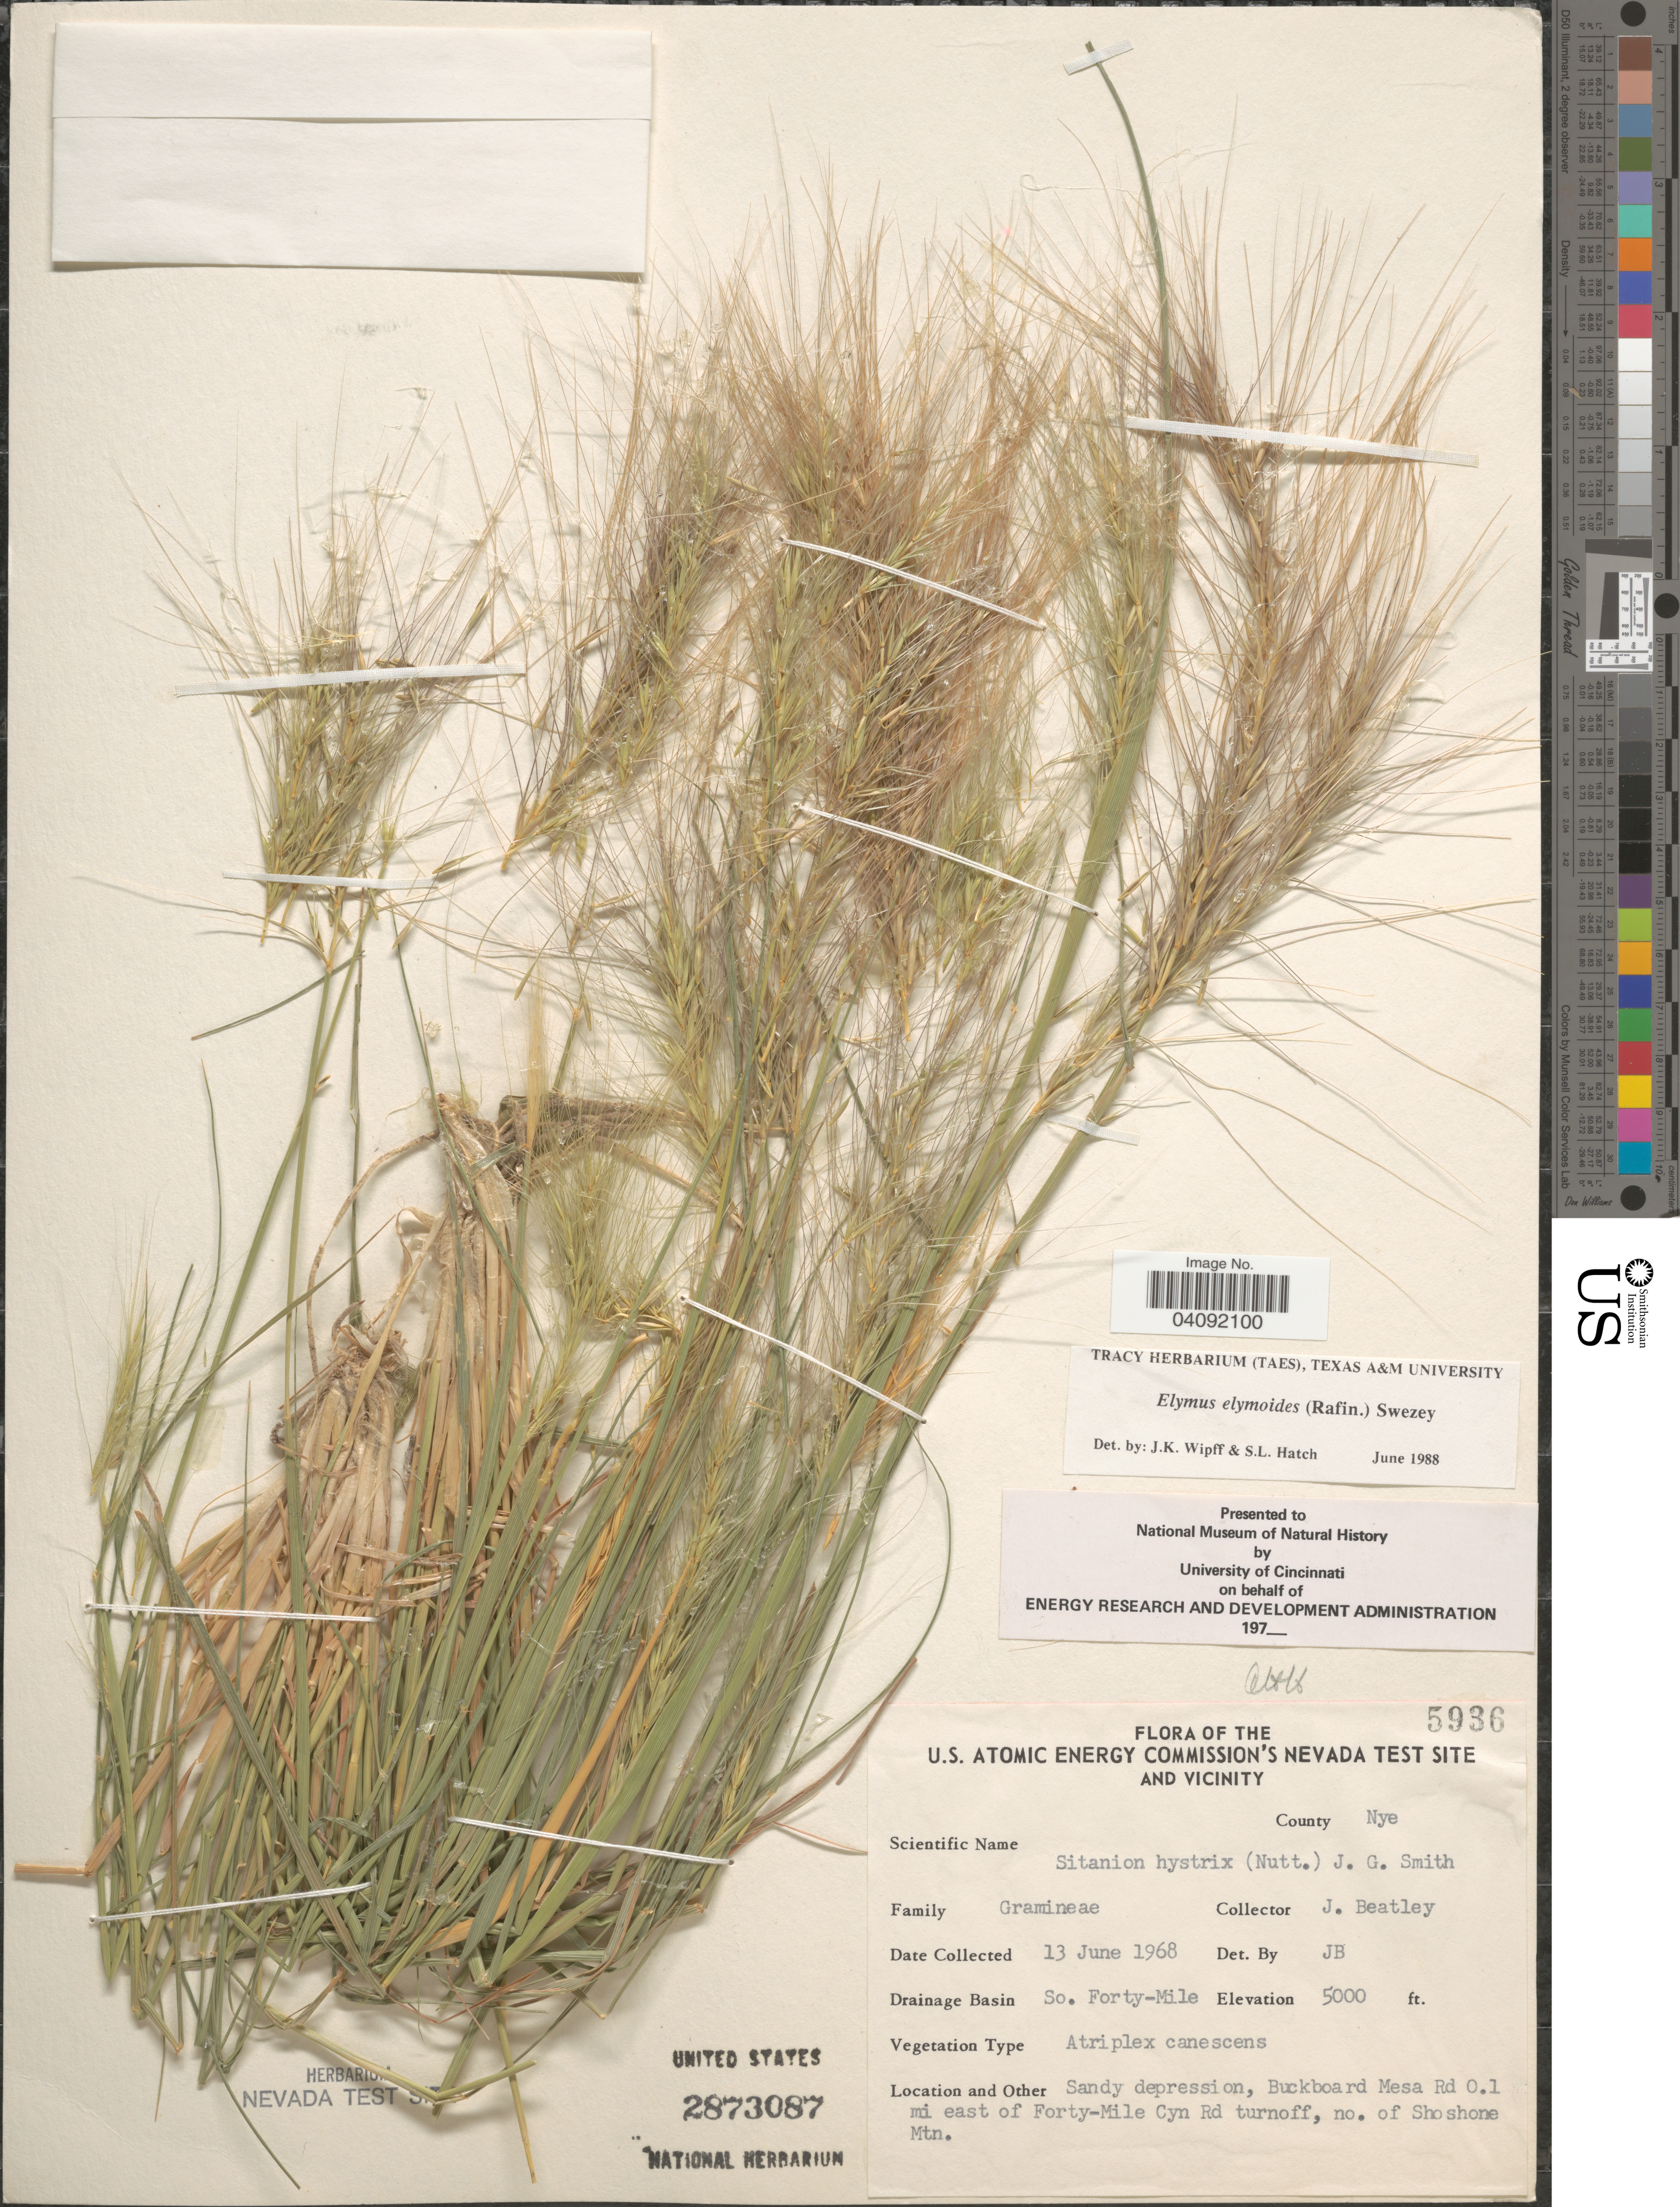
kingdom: Plantae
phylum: Tracheophyta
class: Liliopsida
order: Poales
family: Poaceae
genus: Elymus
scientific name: Elymus elymoides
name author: (Raf.) Swezey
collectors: J. C. Beatley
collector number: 5936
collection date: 1968-06-13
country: United States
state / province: Nevada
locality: The U.S. Atomic Energy Commission's Nevada Test Site and Vicinity. County Nye. Drainage Basin So. Forty-Mile. Sandy depression, Buckboard Mesa Rd 0.1 mi east of Forty-Mile Cyn Rd turnoff, no. of Shoshone Mtn.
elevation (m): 1524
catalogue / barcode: US 2873087